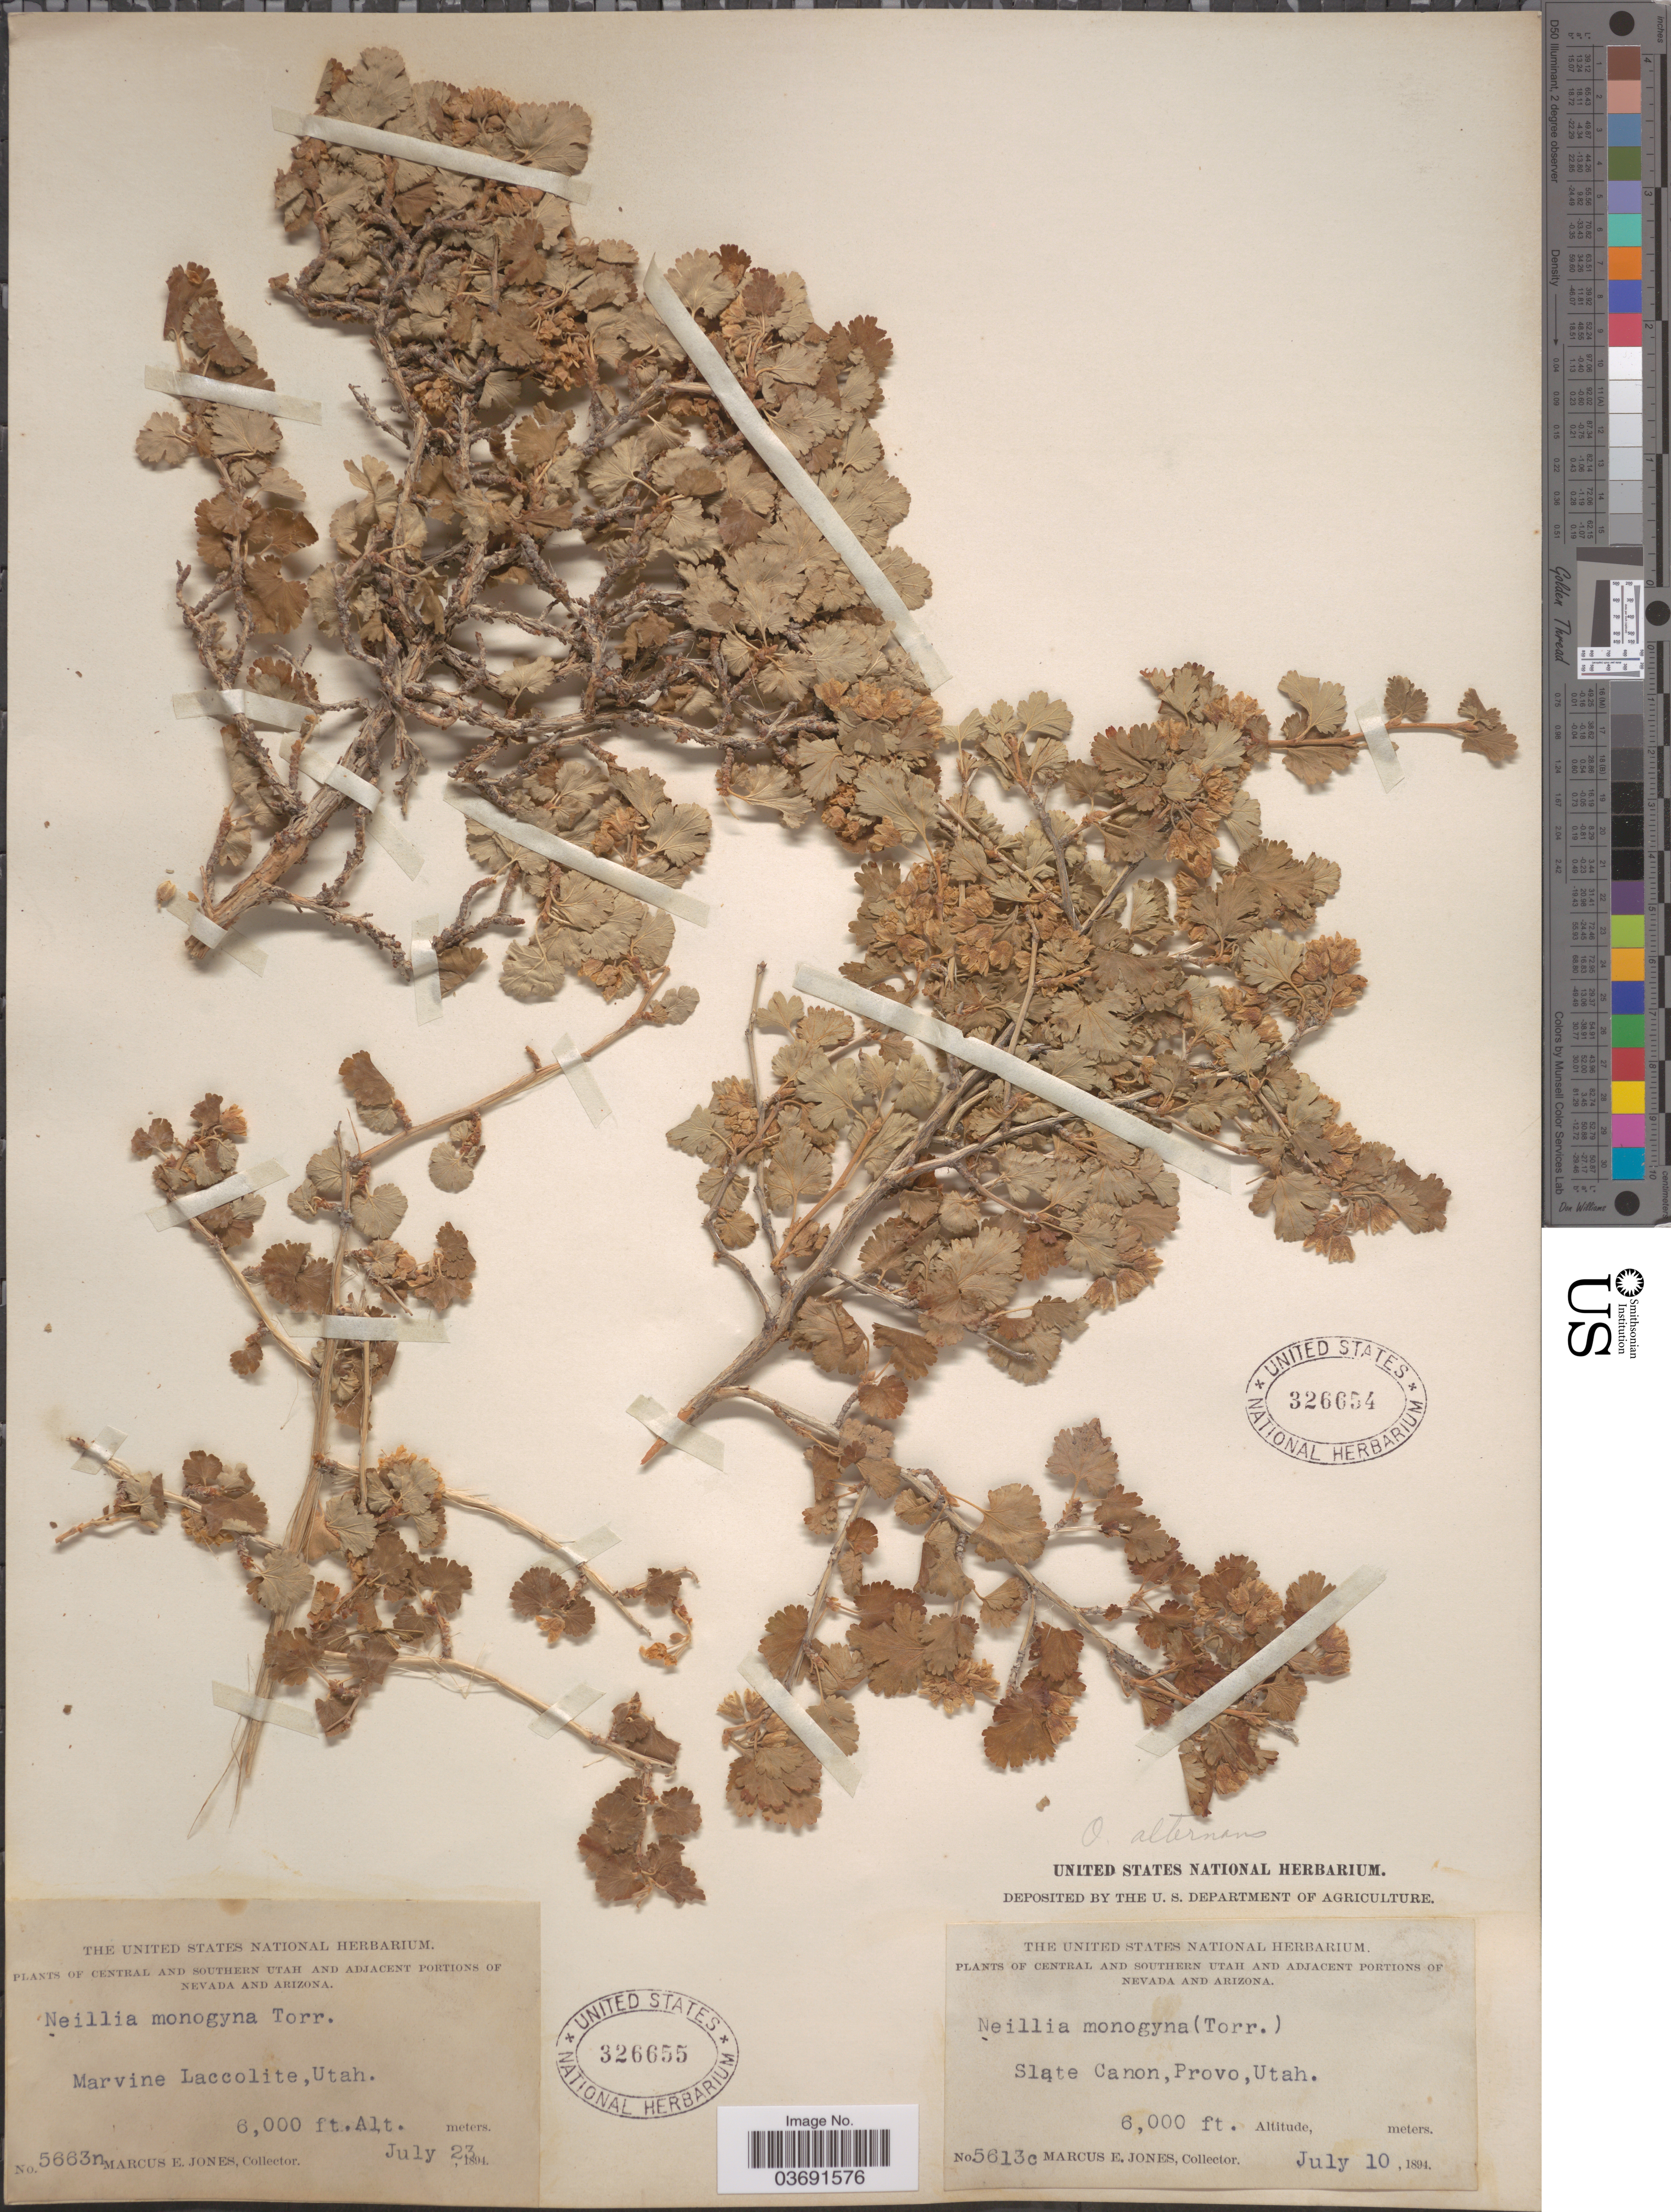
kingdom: Plantae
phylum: Tracheophyta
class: Magnoliopsida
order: Rosales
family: Rosaceae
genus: Physocarpus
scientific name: Physocarpus alternans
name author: (M.E. Jones) J.T. Howell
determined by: Strong, Mark T., (BOT), Smithsonian Institution - National Museum of Natural History (UNITED STATES)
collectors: M. E. Jones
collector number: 5613c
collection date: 1894-07-10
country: United States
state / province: Utah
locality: Central and southern Utah. Slate Canon, Provo.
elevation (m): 1829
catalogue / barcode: US 326654